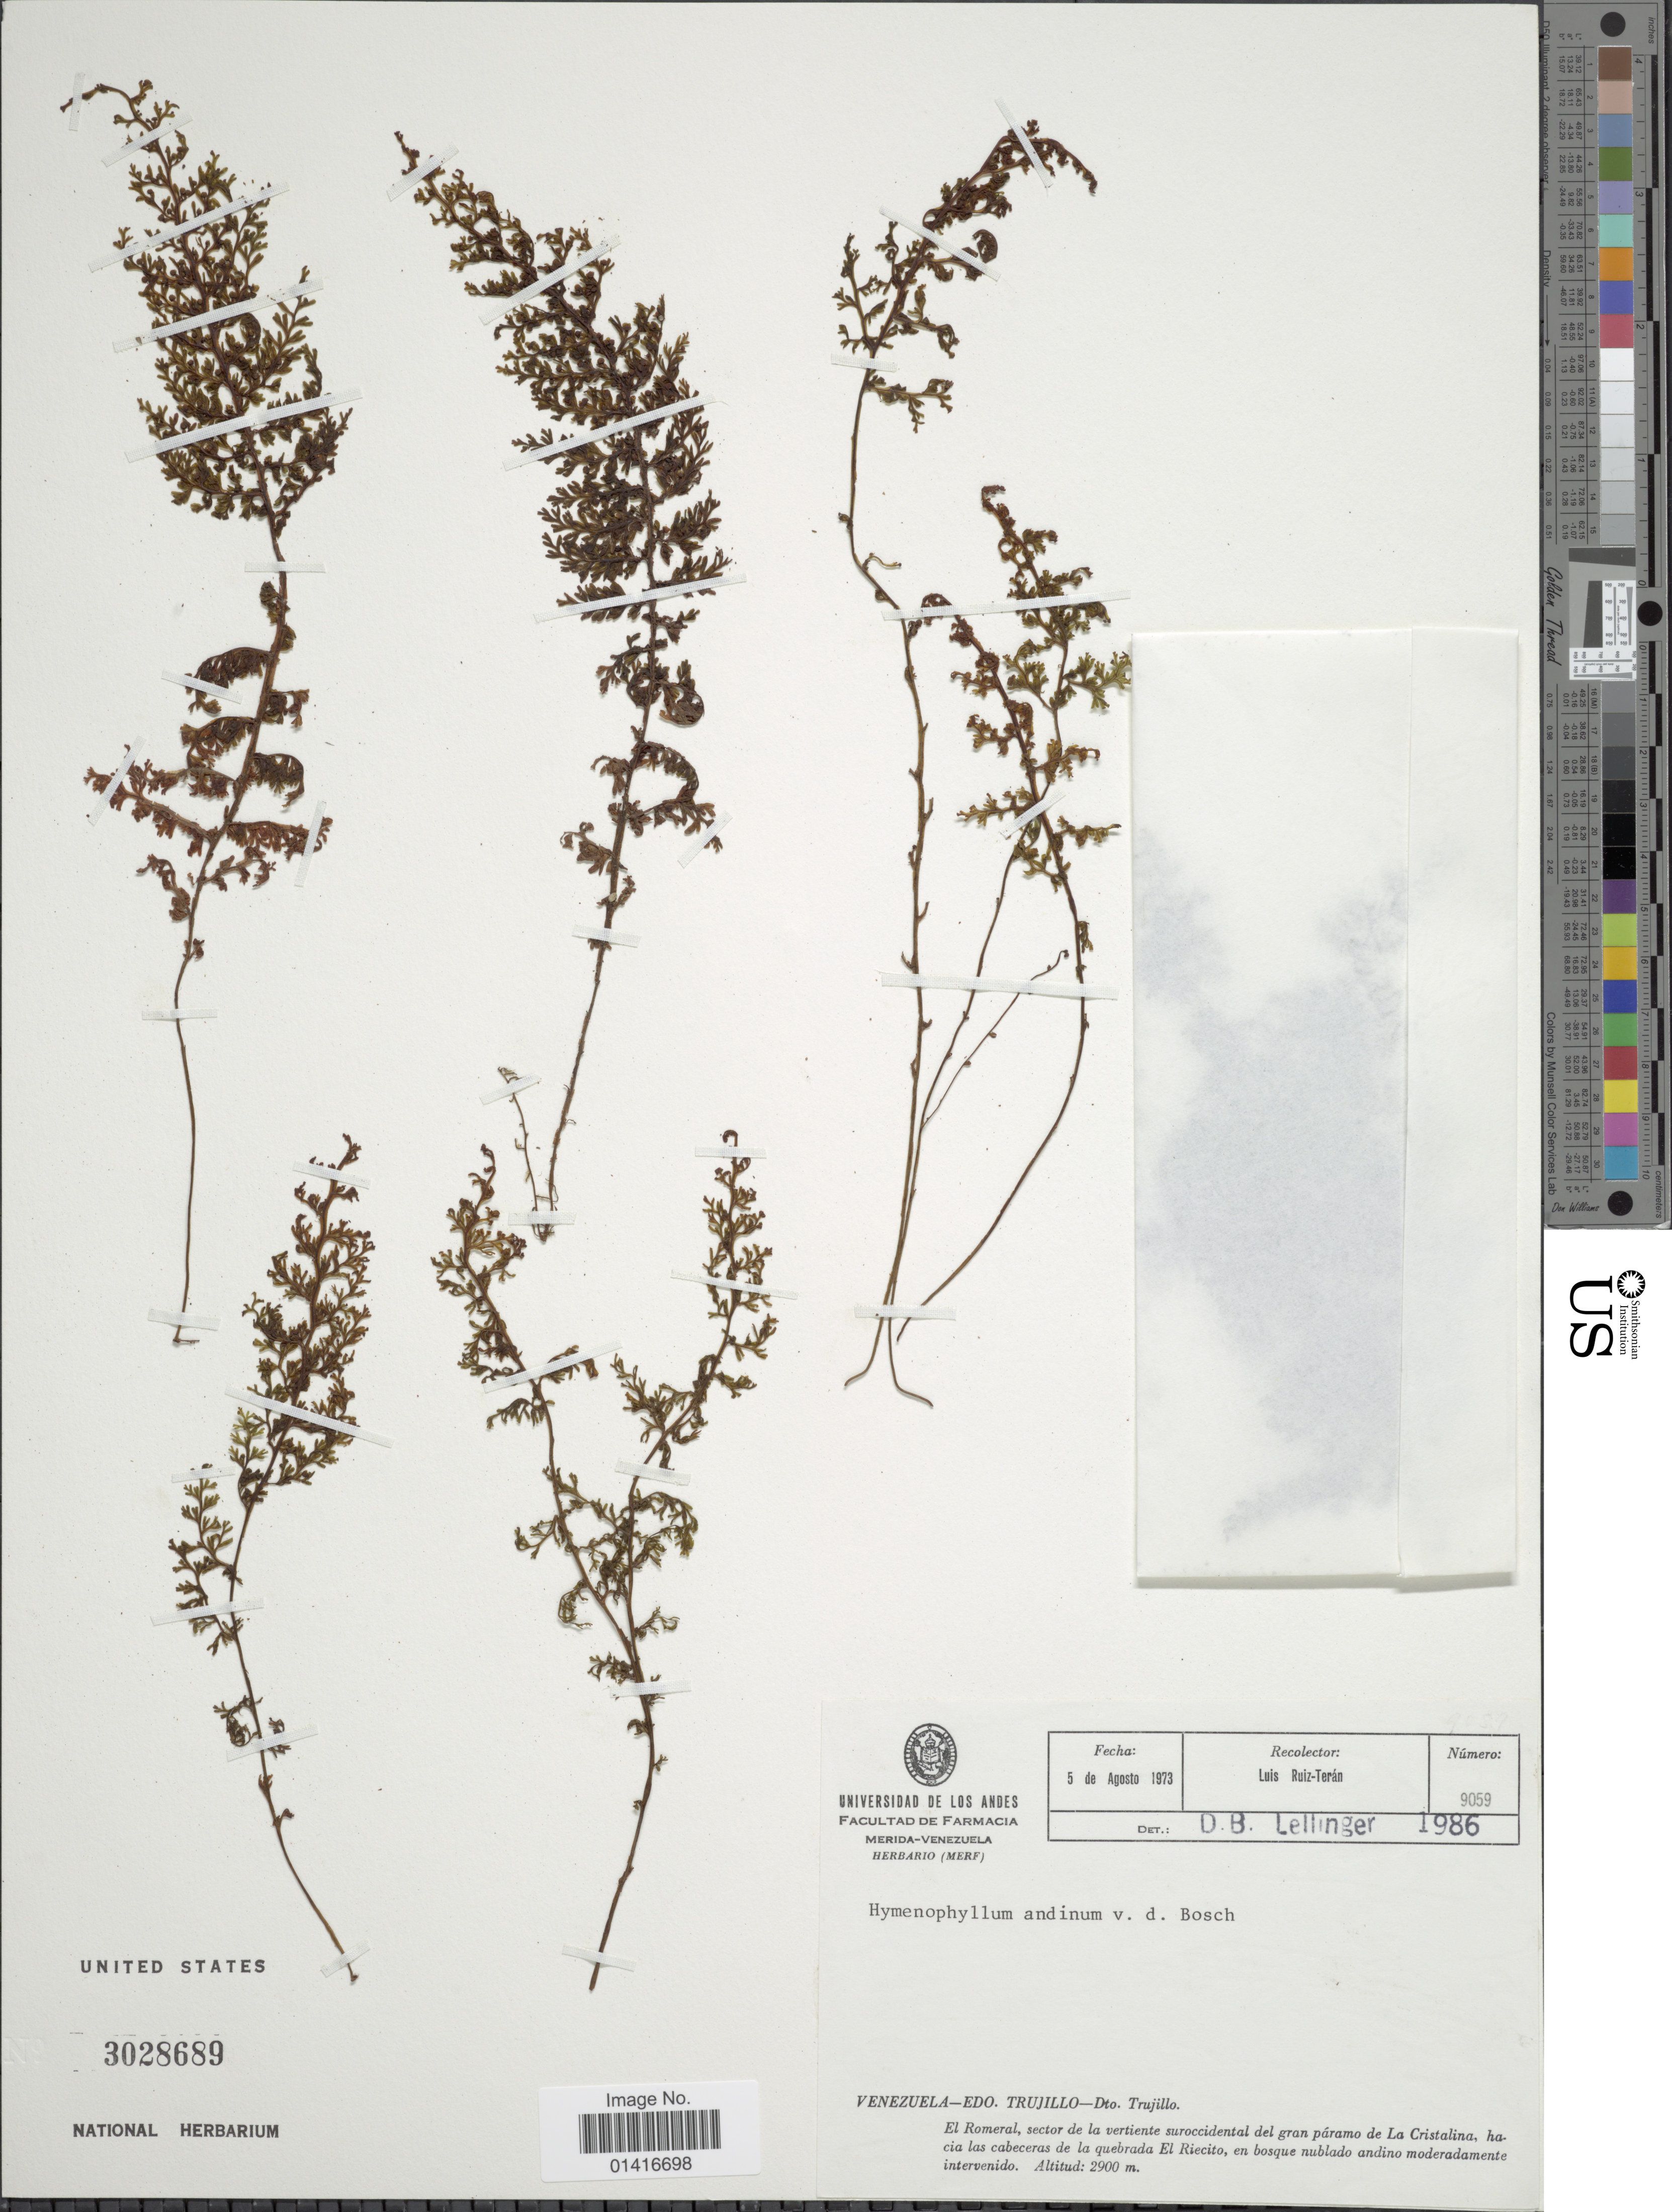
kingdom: Plantae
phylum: Tracheophyta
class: Polypodiopsida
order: Hymenophyllales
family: Hymenophyllaceae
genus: Hymenophyllum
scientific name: Hymenophyllum myriocarpum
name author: Hook.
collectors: L. E. Ruíz-Terán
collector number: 9059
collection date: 1973-08-05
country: Venezuela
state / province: Trujillo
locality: EDO. Trujillo - Dto. Trujillo. El Romeral, sector de la vertiente suroccidental del gran Páramo de La Cristalina, hacia las cabeceras de la quebrada El Riecito, en bosque nublado andino moderadamente intervenido.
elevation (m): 2900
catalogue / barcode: US 3028689